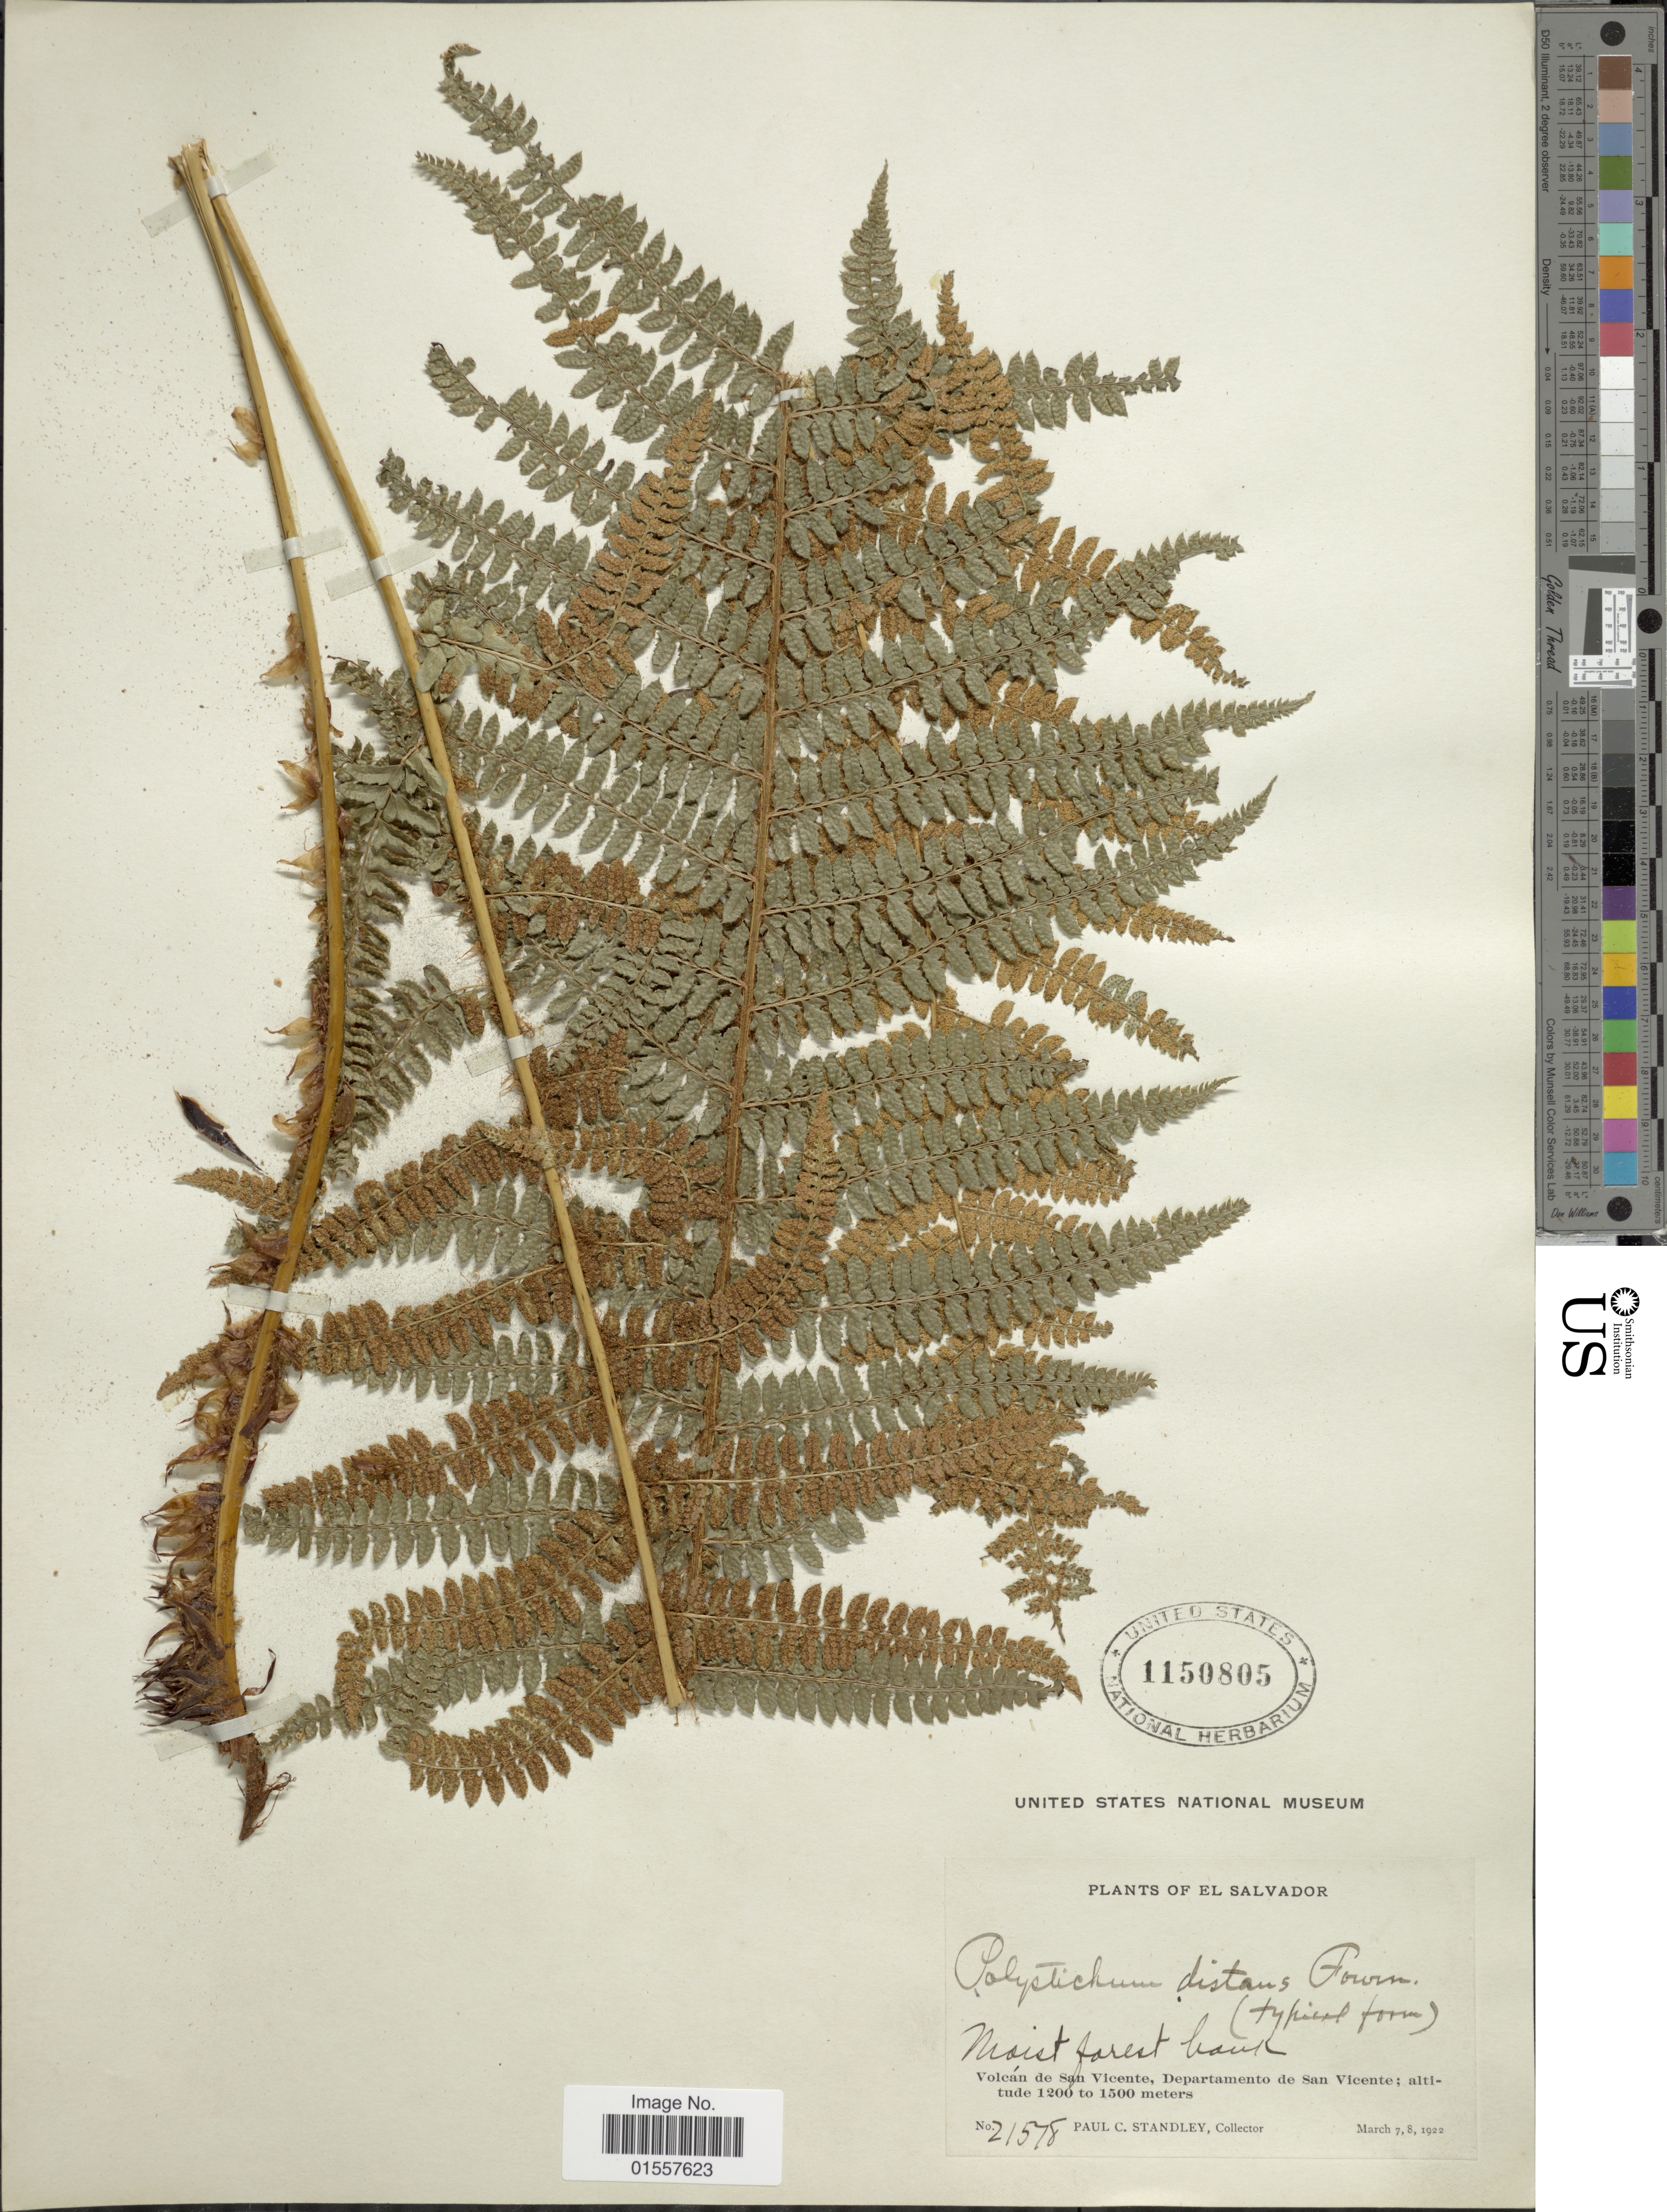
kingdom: Plantae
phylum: Tracheophyta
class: Polypodiopsida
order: Polypodiales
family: Dryopteridaceae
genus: Polystichum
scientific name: Polystichum distans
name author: E. Fourn.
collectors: P. C. Standley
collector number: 21578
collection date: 1922-03-07/1922-03-08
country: El Salvador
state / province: San Vincente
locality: Volcan de San Vicente, Departamento de San Vicente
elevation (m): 1200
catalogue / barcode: US 1150805